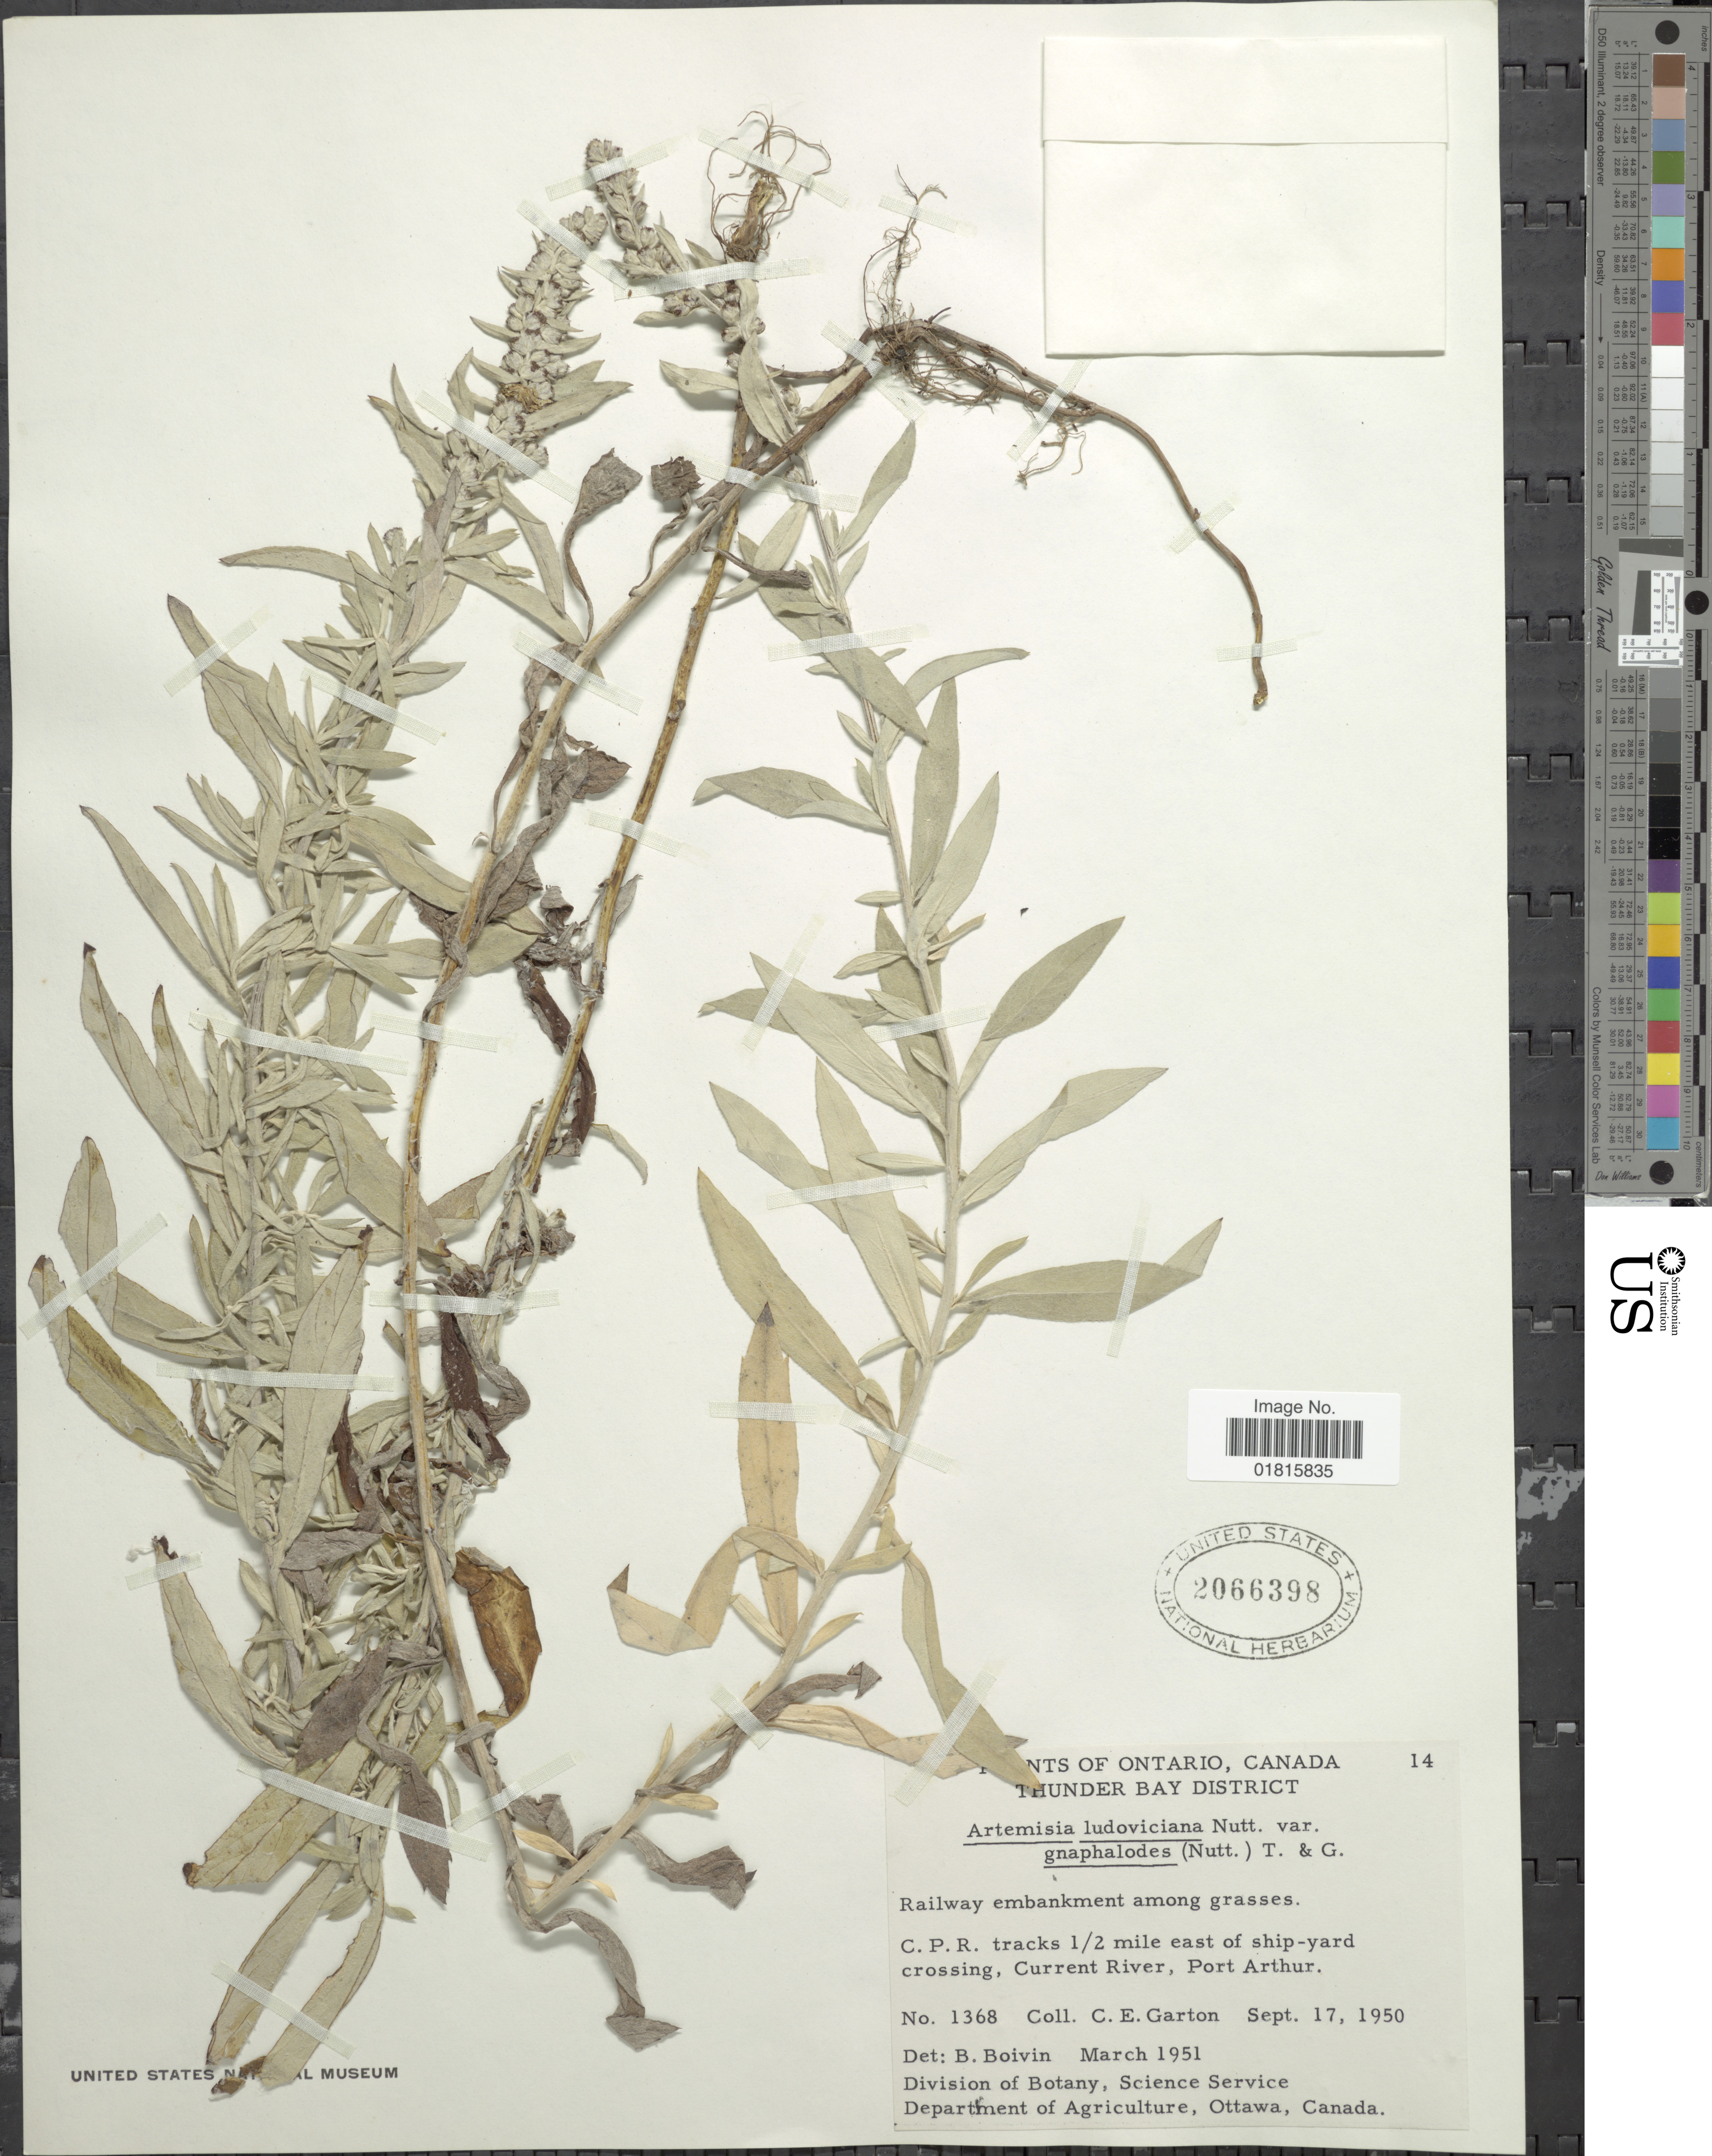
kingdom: Plantae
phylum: Tracheophyta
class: Magnoliopsida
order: Asterales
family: Asteraceae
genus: Artemisia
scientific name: Artemisia gnaphaloides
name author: Nutt.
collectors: C. E. Garton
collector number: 1368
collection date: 1950-09-17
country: Canada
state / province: Ontario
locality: Thunder Bay District, C.P.R. tracks ½ mile east of ship-yard crossing, Current River, Port Arthur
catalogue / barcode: US 2066398